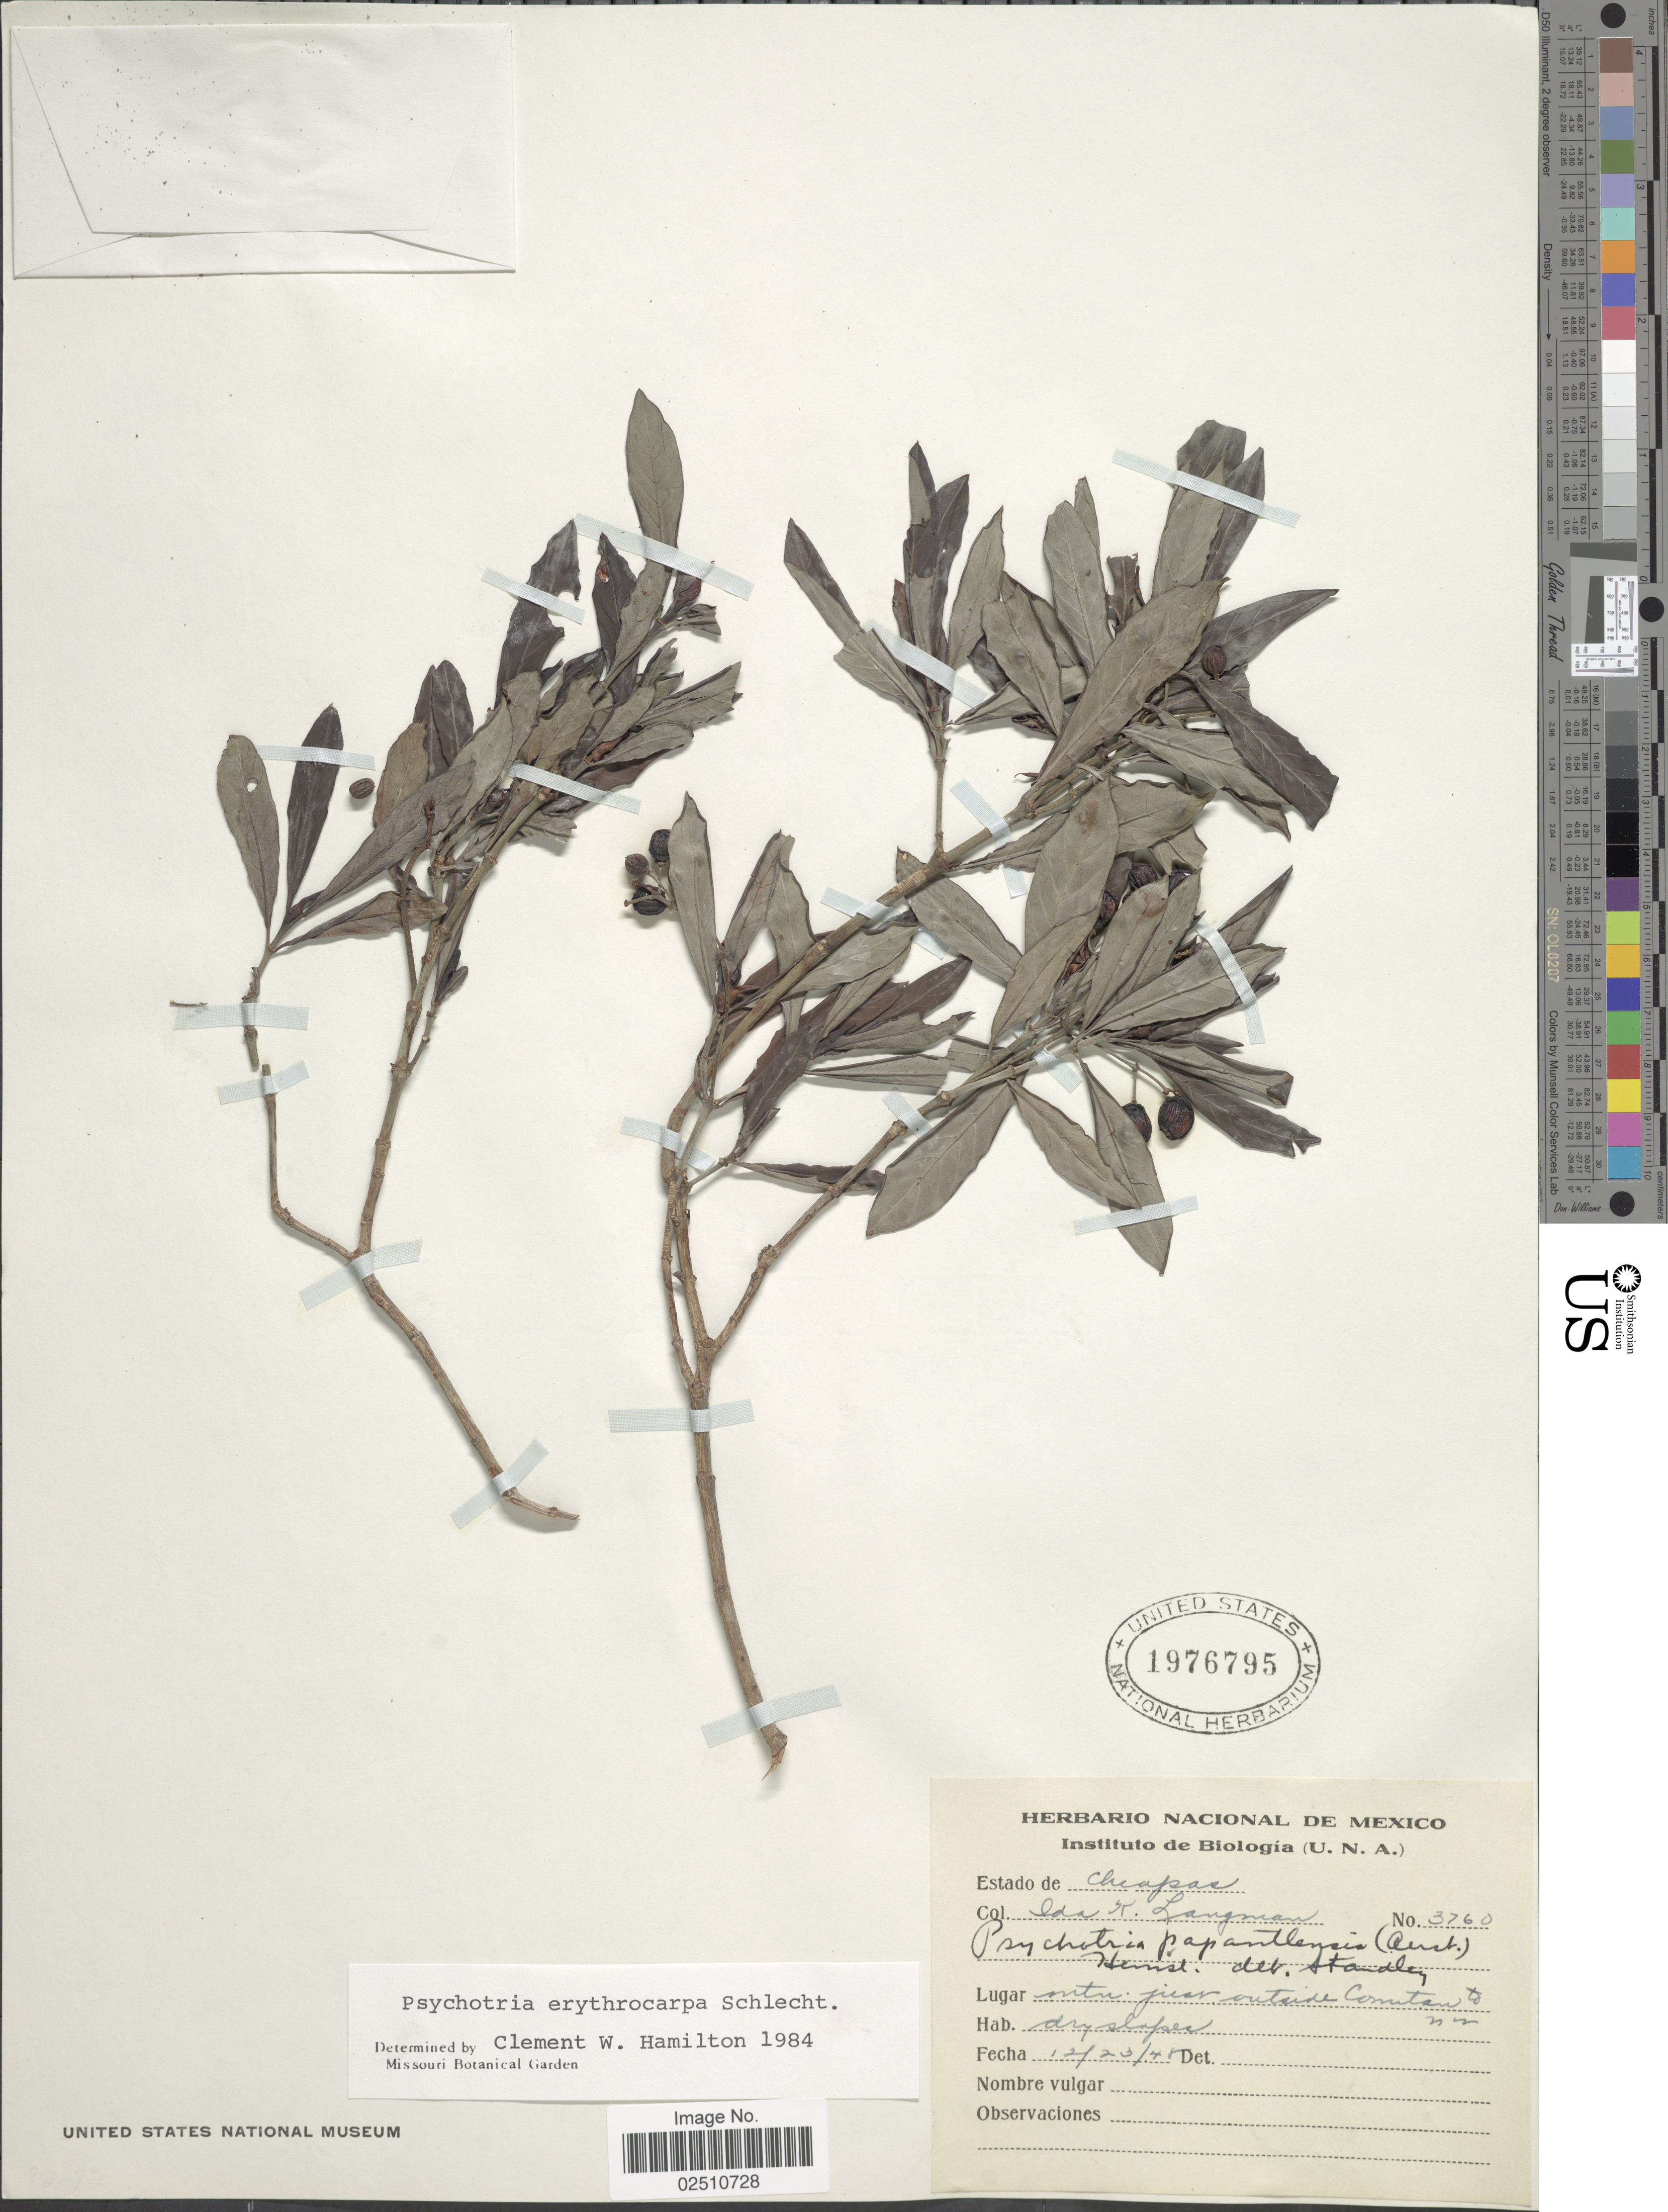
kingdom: Plantae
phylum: Tracheophyta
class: Magnoliopsida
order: Gentianales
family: Rubiaceae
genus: Psychotria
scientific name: Psychotria erythrocarpa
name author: Schltdl.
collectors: I. K. Langman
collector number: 3760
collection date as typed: Transcribed d/m/y: 23/12/48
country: Mexico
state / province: Chiapas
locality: Mtn. just outside Comitán to N.W.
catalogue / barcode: US 1976795